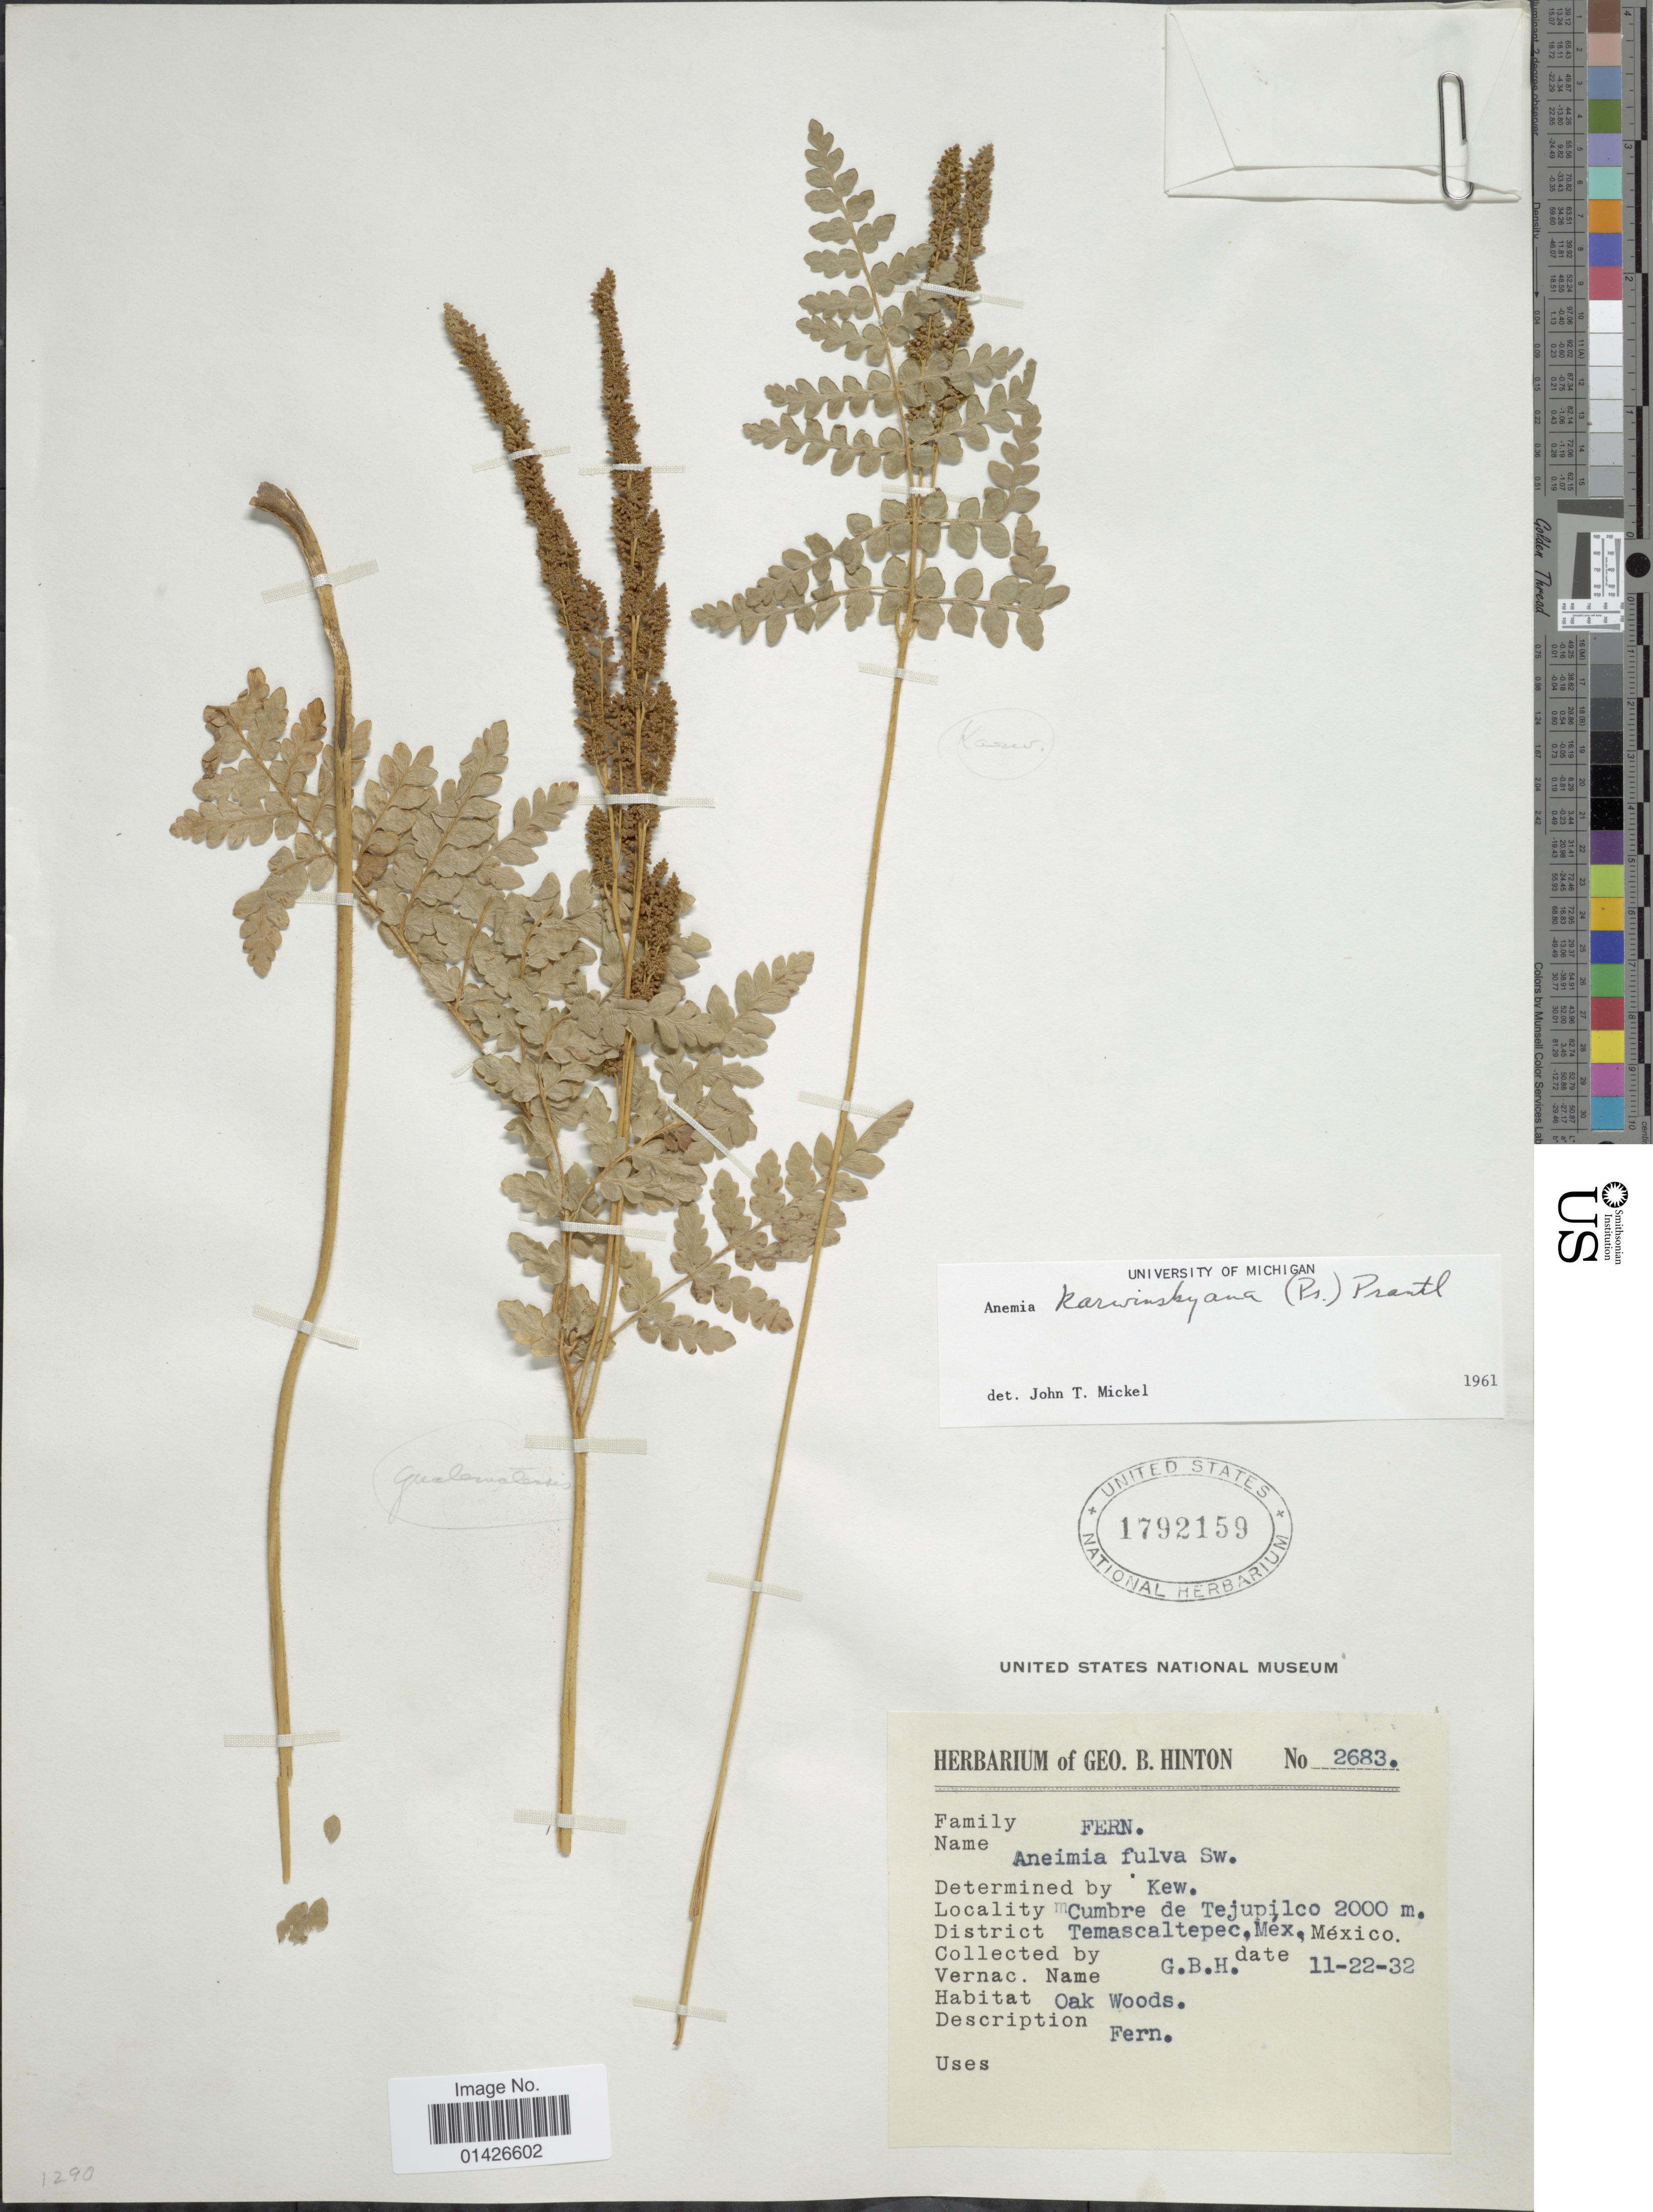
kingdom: Plantae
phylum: Tracheophyta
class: Polypodiopsida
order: Schizaeales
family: Anemiaceae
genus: Anemia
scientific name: Anemia karwinskyana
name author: (C. Presl) Prantl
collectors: G. B. Hinton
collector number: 2683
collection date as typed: Transcribed d/m/y: 22/11/32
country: Mexico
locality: Cumbre de Tejupilco, Temascaltepec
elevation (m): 2000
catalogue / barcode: US 1792159